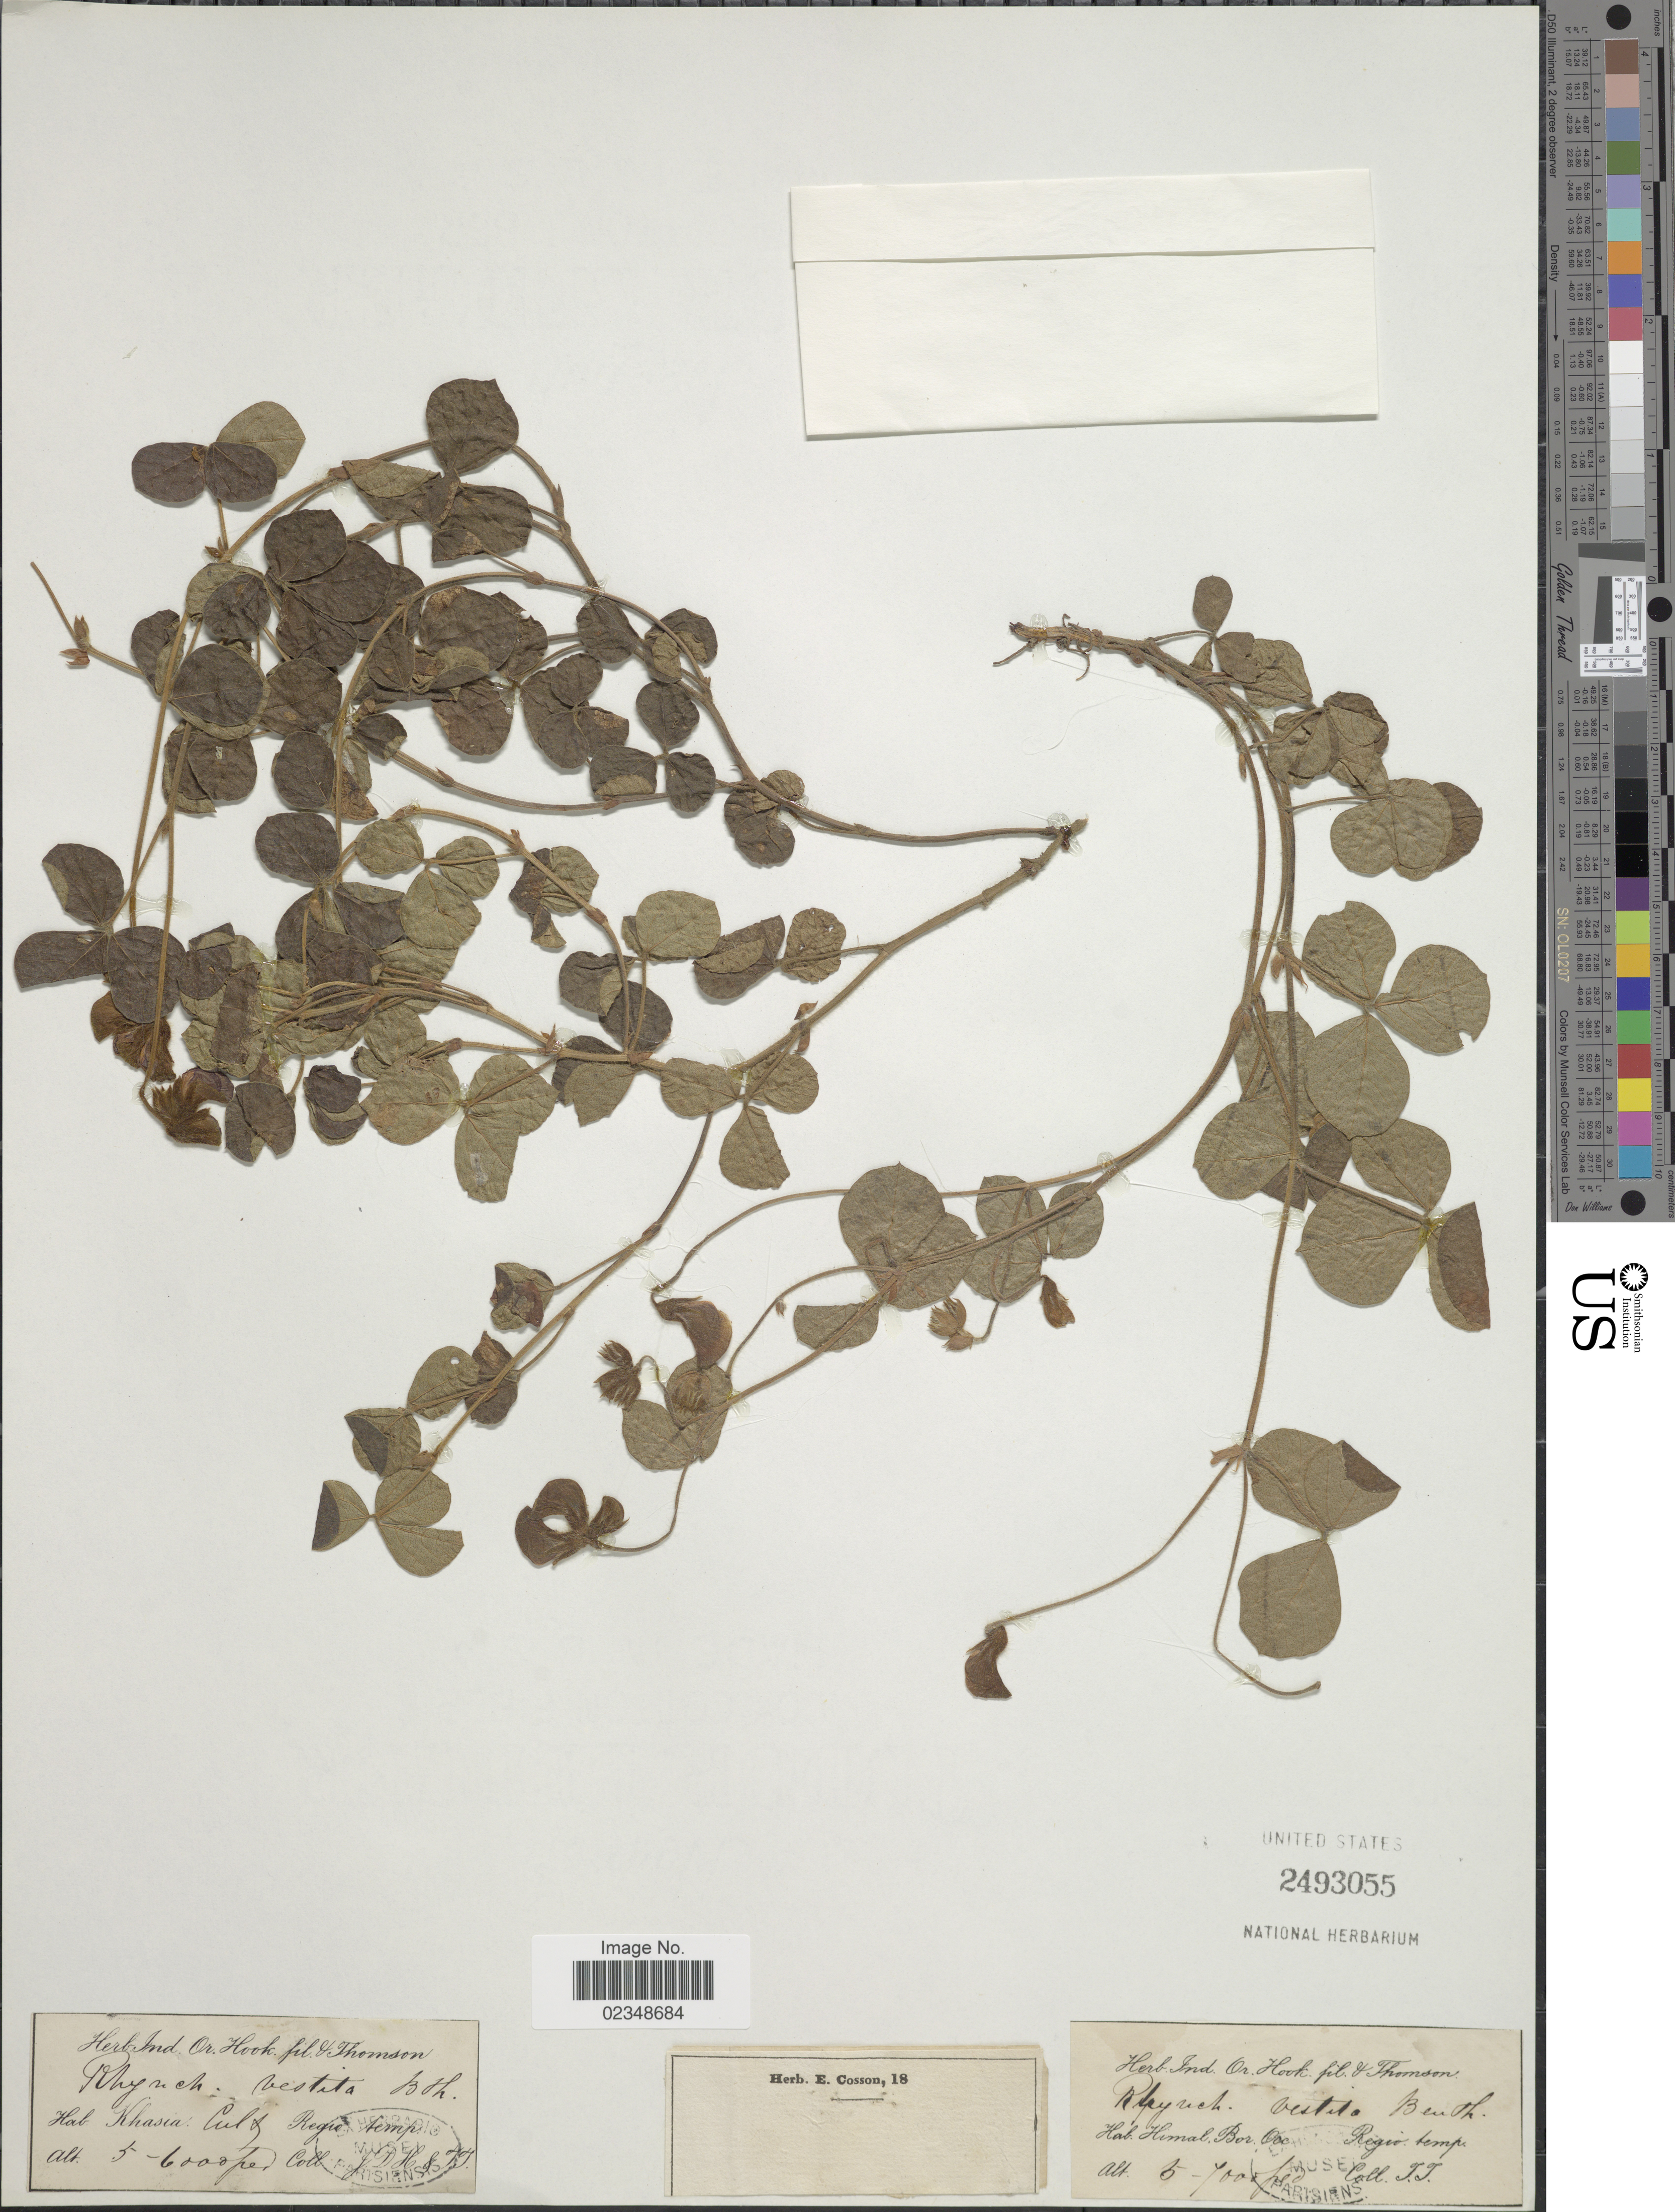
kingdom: Plantae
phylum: Tracheophyta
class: Magnoliopsida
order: Fabales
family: Fabaceae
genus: Rhynchosia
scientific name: Rhynchosia vestita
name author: Wall.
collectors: T. Thomson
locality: Himal. Bor. Occ., Regio temp.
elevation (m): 1524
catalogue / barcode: US 2493055-2